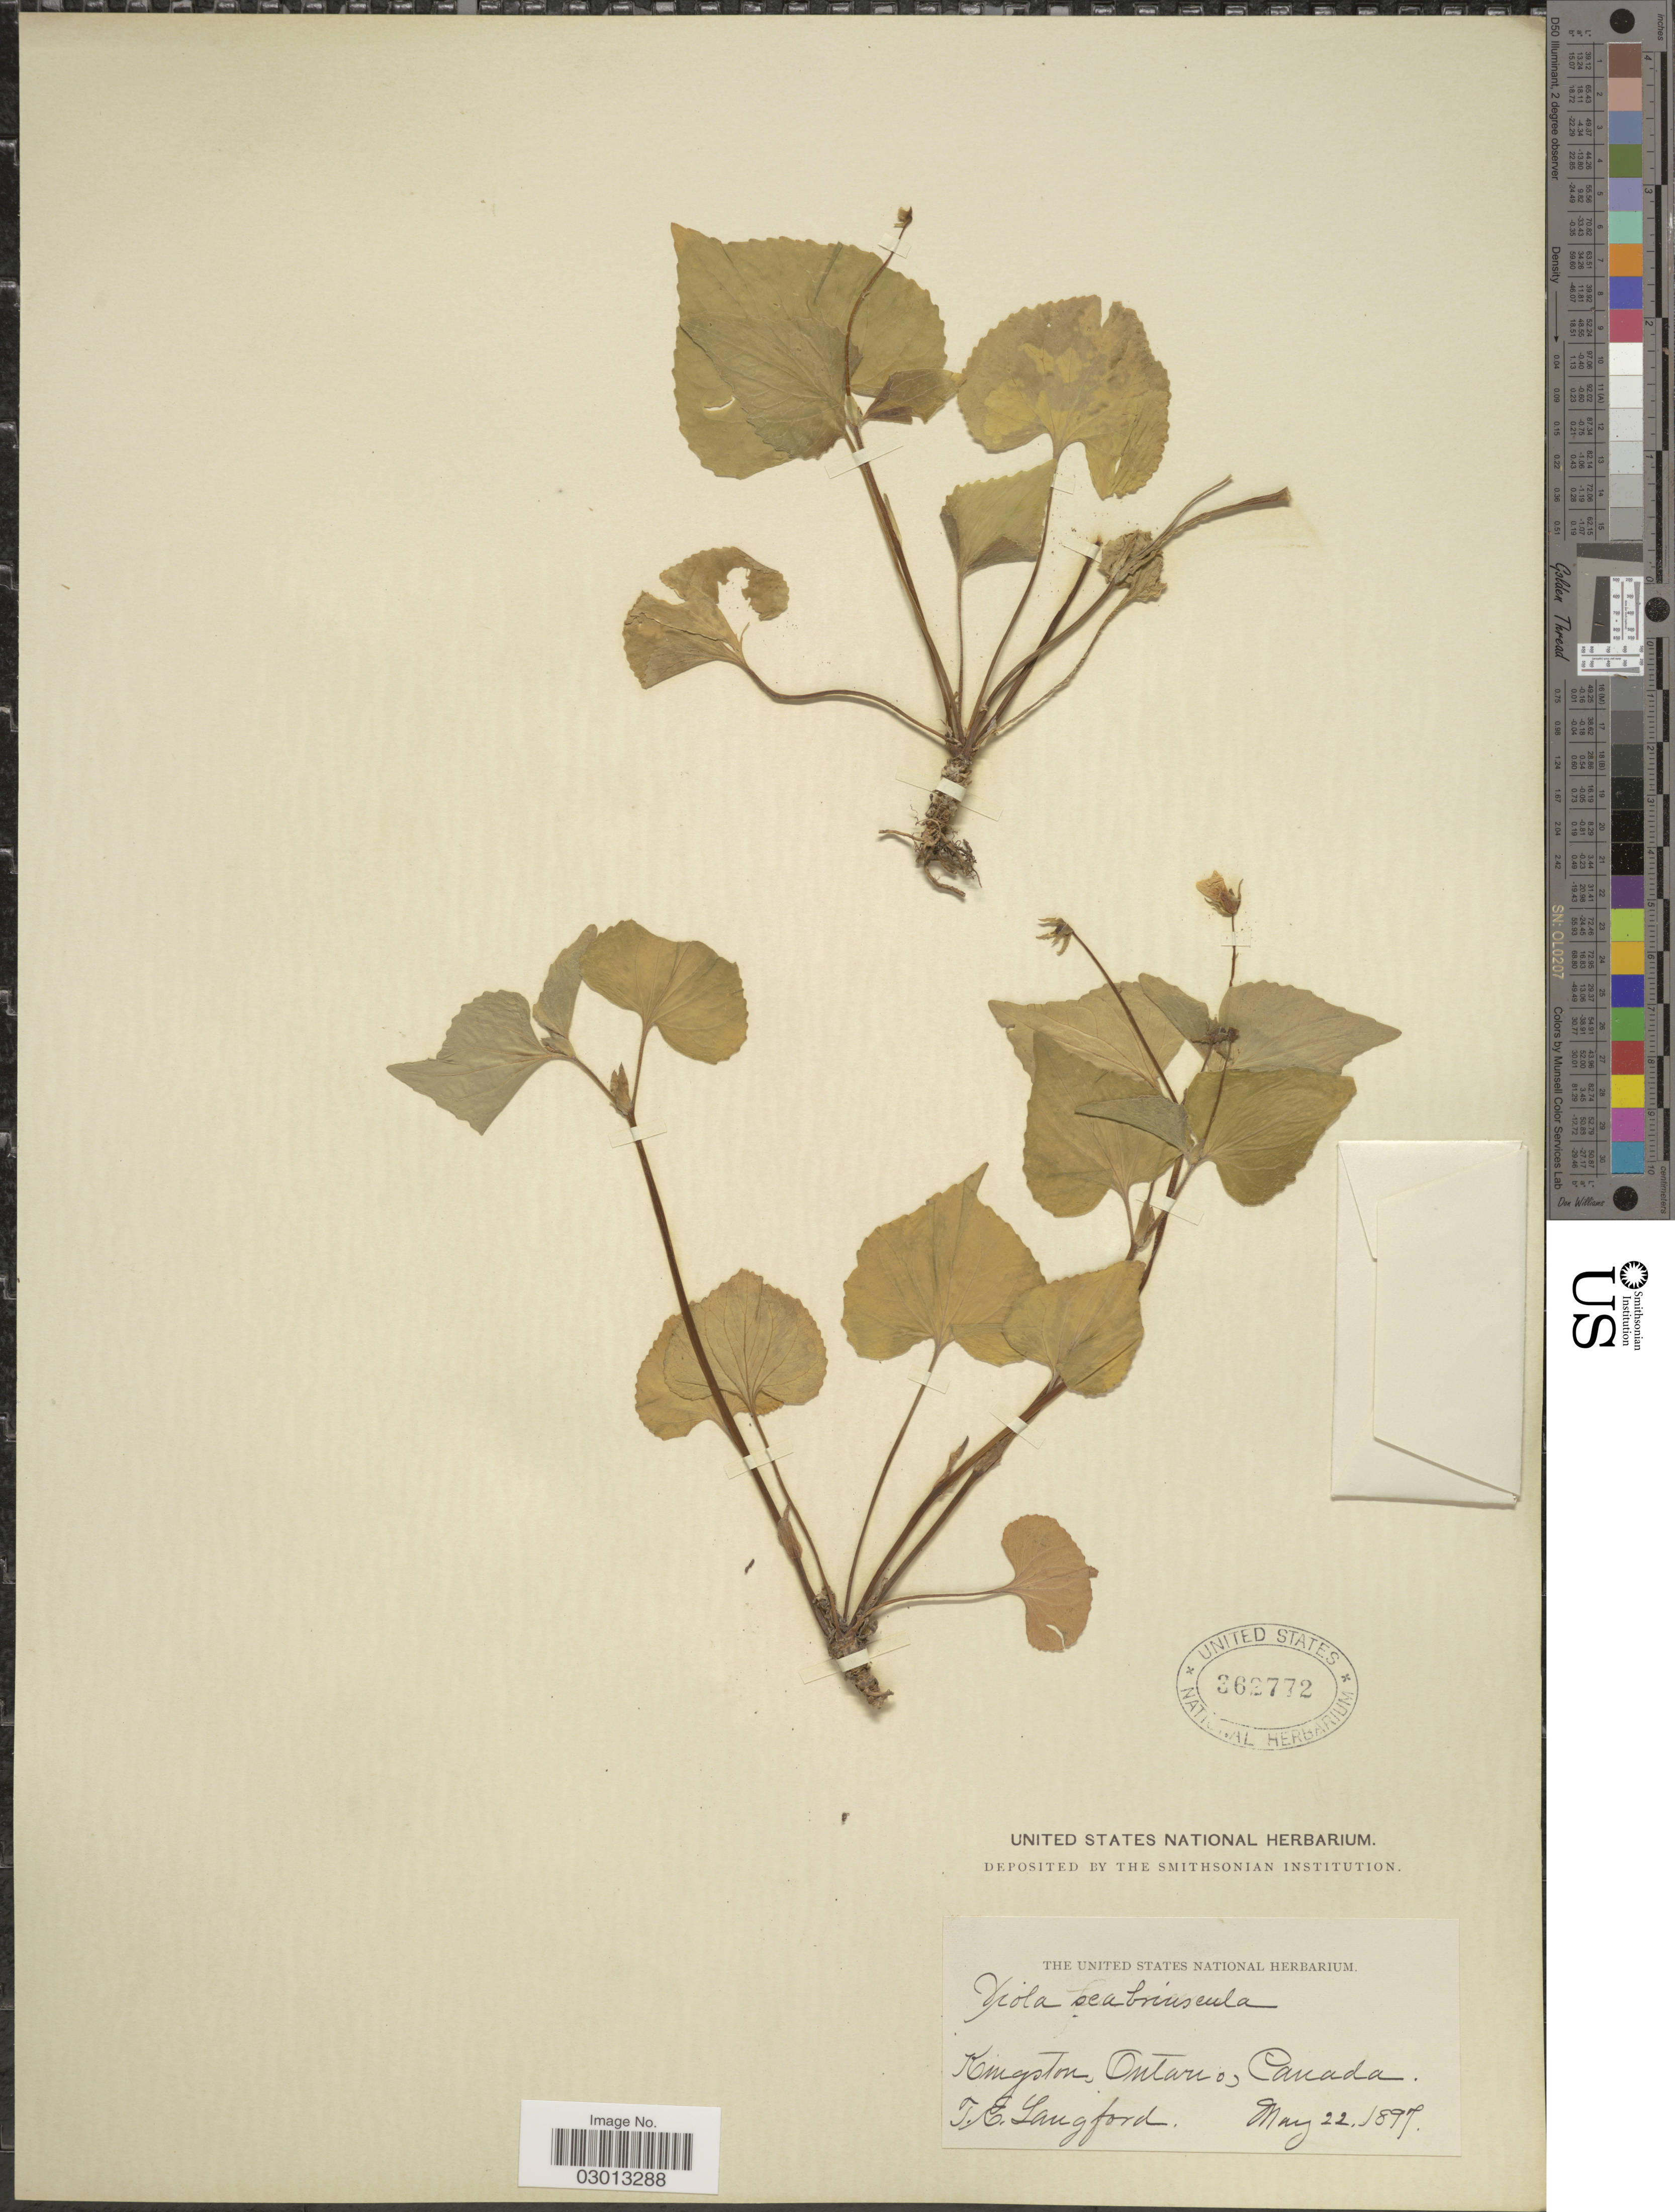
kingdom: Plantae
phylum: Tracheophyta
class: Magnoliopsida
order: Malpighiales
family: Violaceae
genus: Viola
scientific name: Viola pensylvanica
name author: Michx.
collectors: J. Langford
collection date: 1897-05-22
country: Canada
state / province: Ontario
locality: Kingston.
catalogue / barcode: US 362772